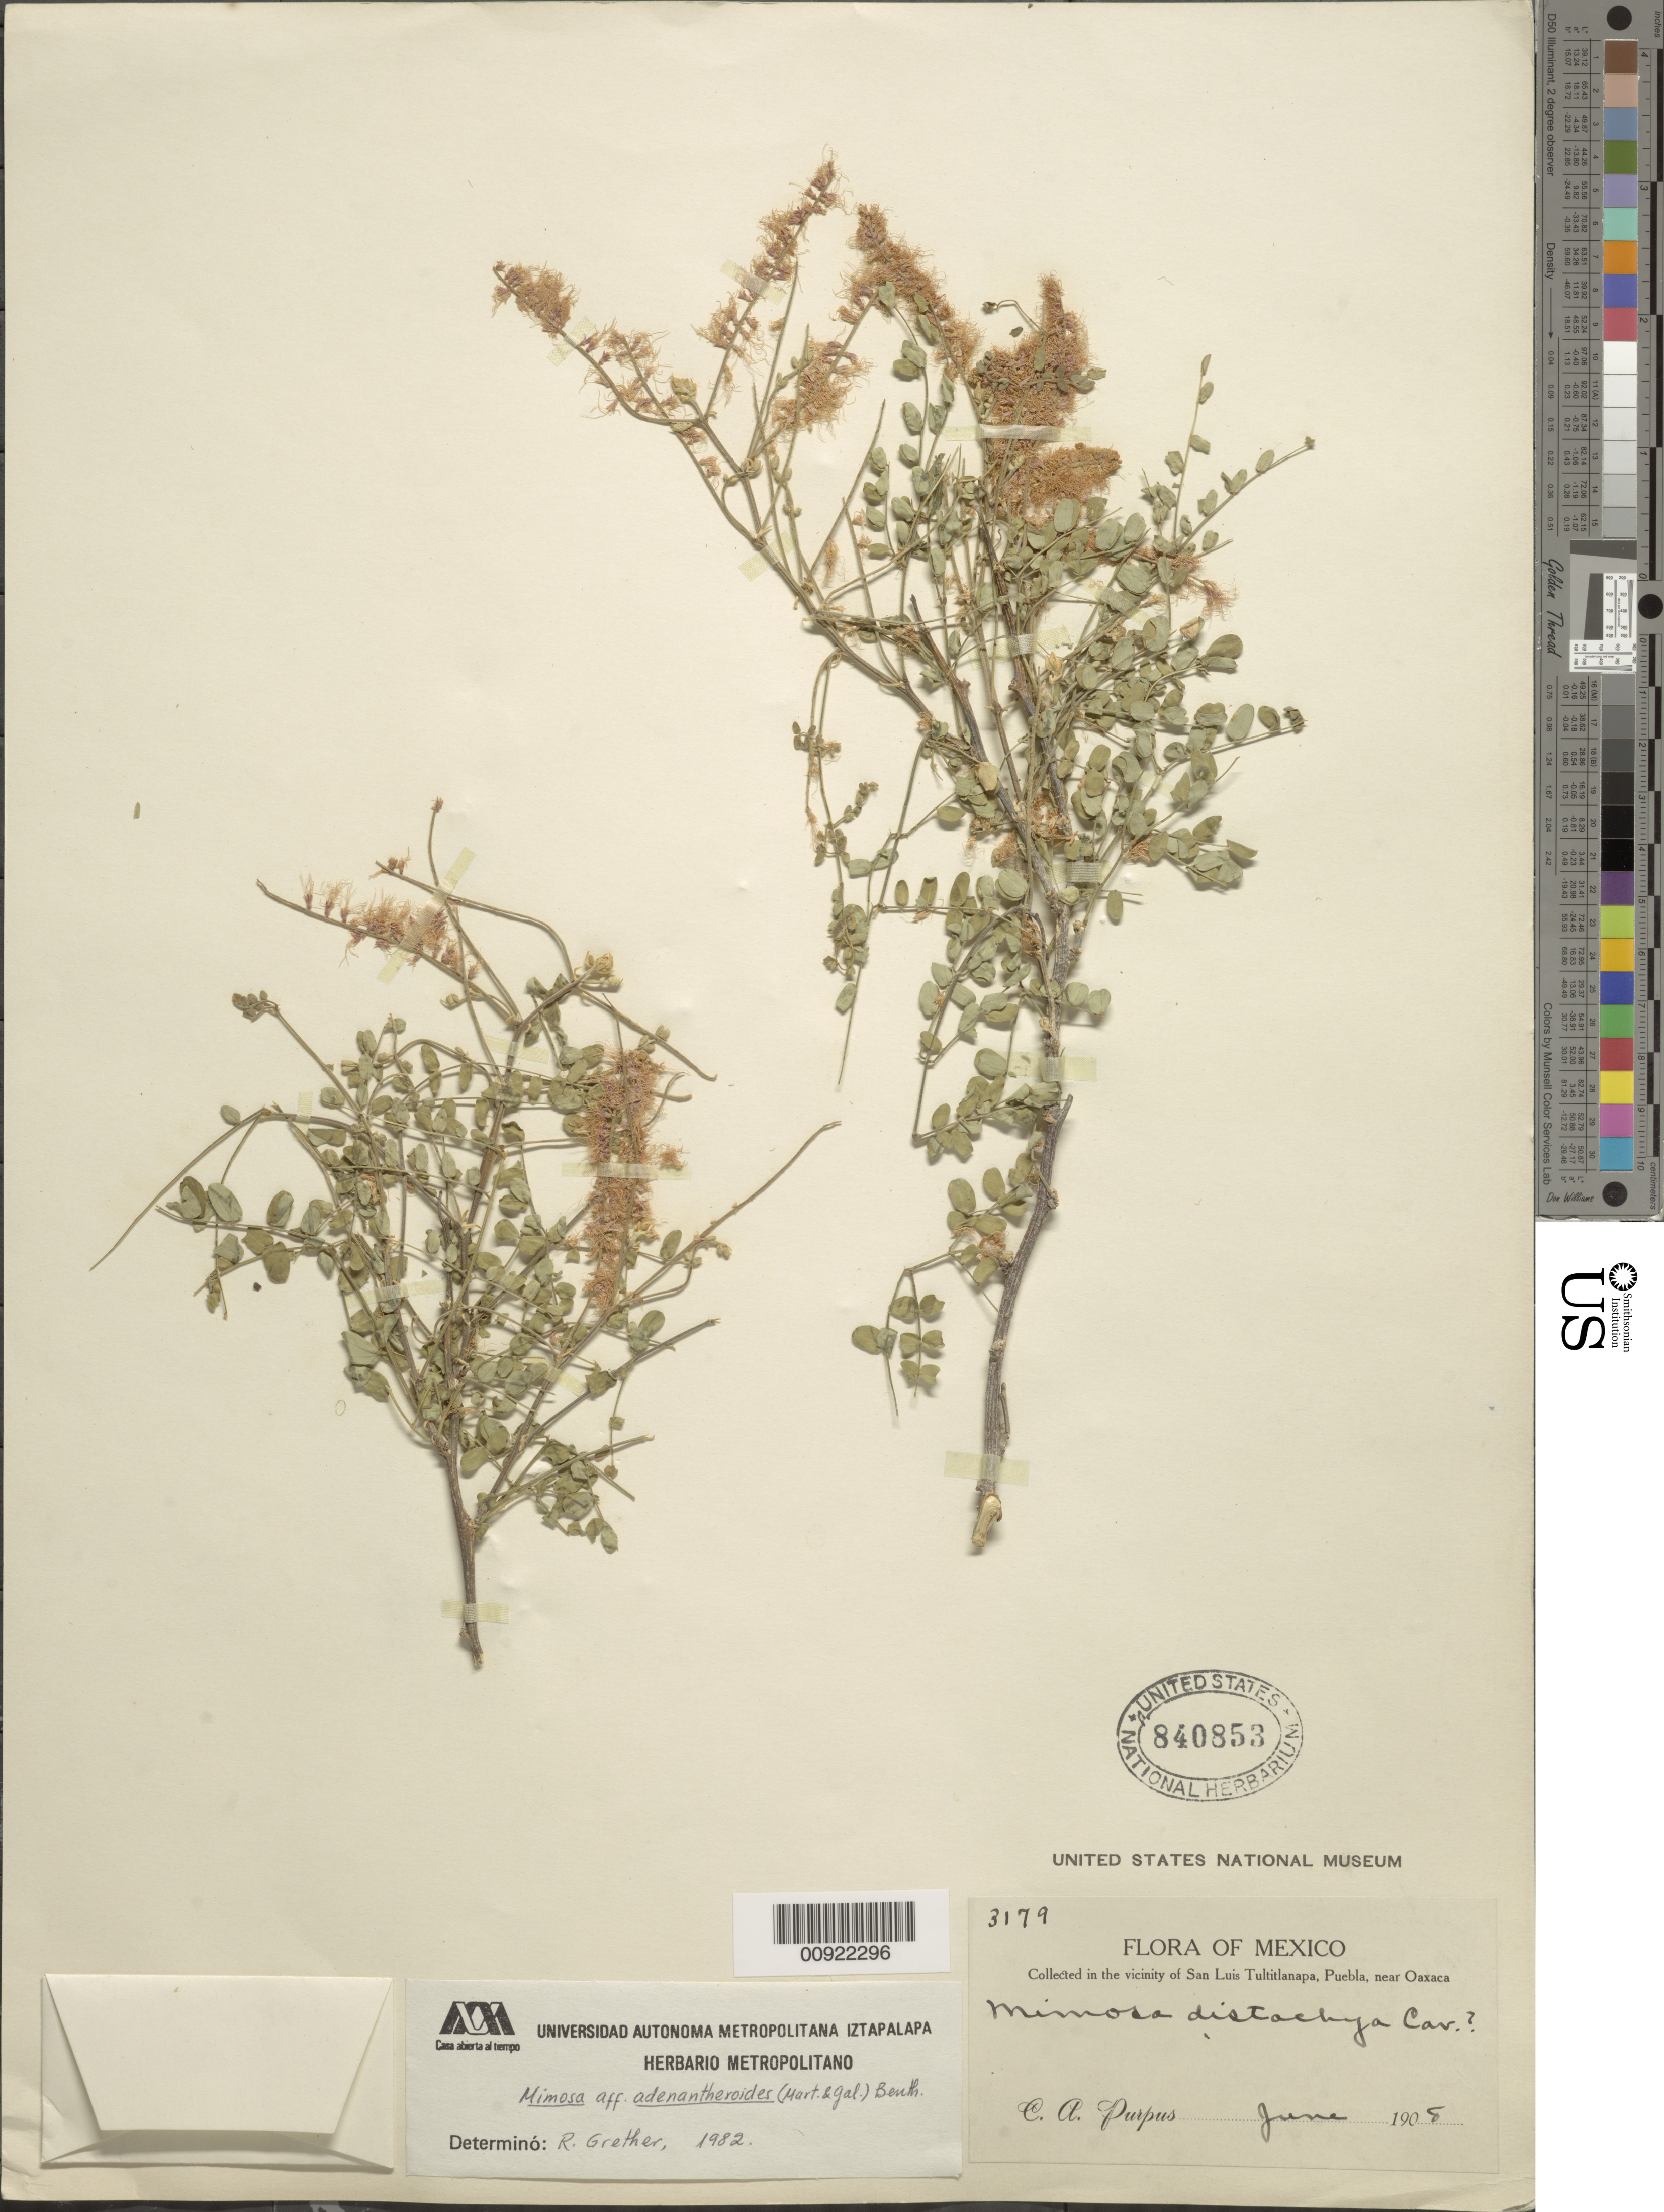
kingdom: Plantae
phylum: Tracheophyta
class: Magnoliopsida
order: Fabales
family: Fabaceae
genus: Mimosa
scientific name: Mimosa adenantheroides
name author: (M. Martens) Benth.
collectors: C. A. Purpus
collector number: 3179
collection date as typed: Jun 1908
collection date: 1908-06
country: Mexico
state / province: Puebla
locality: In the vicinity of San Luis Tultitlanapa, Puebla, near Oaxaca.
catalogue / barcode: US 840853